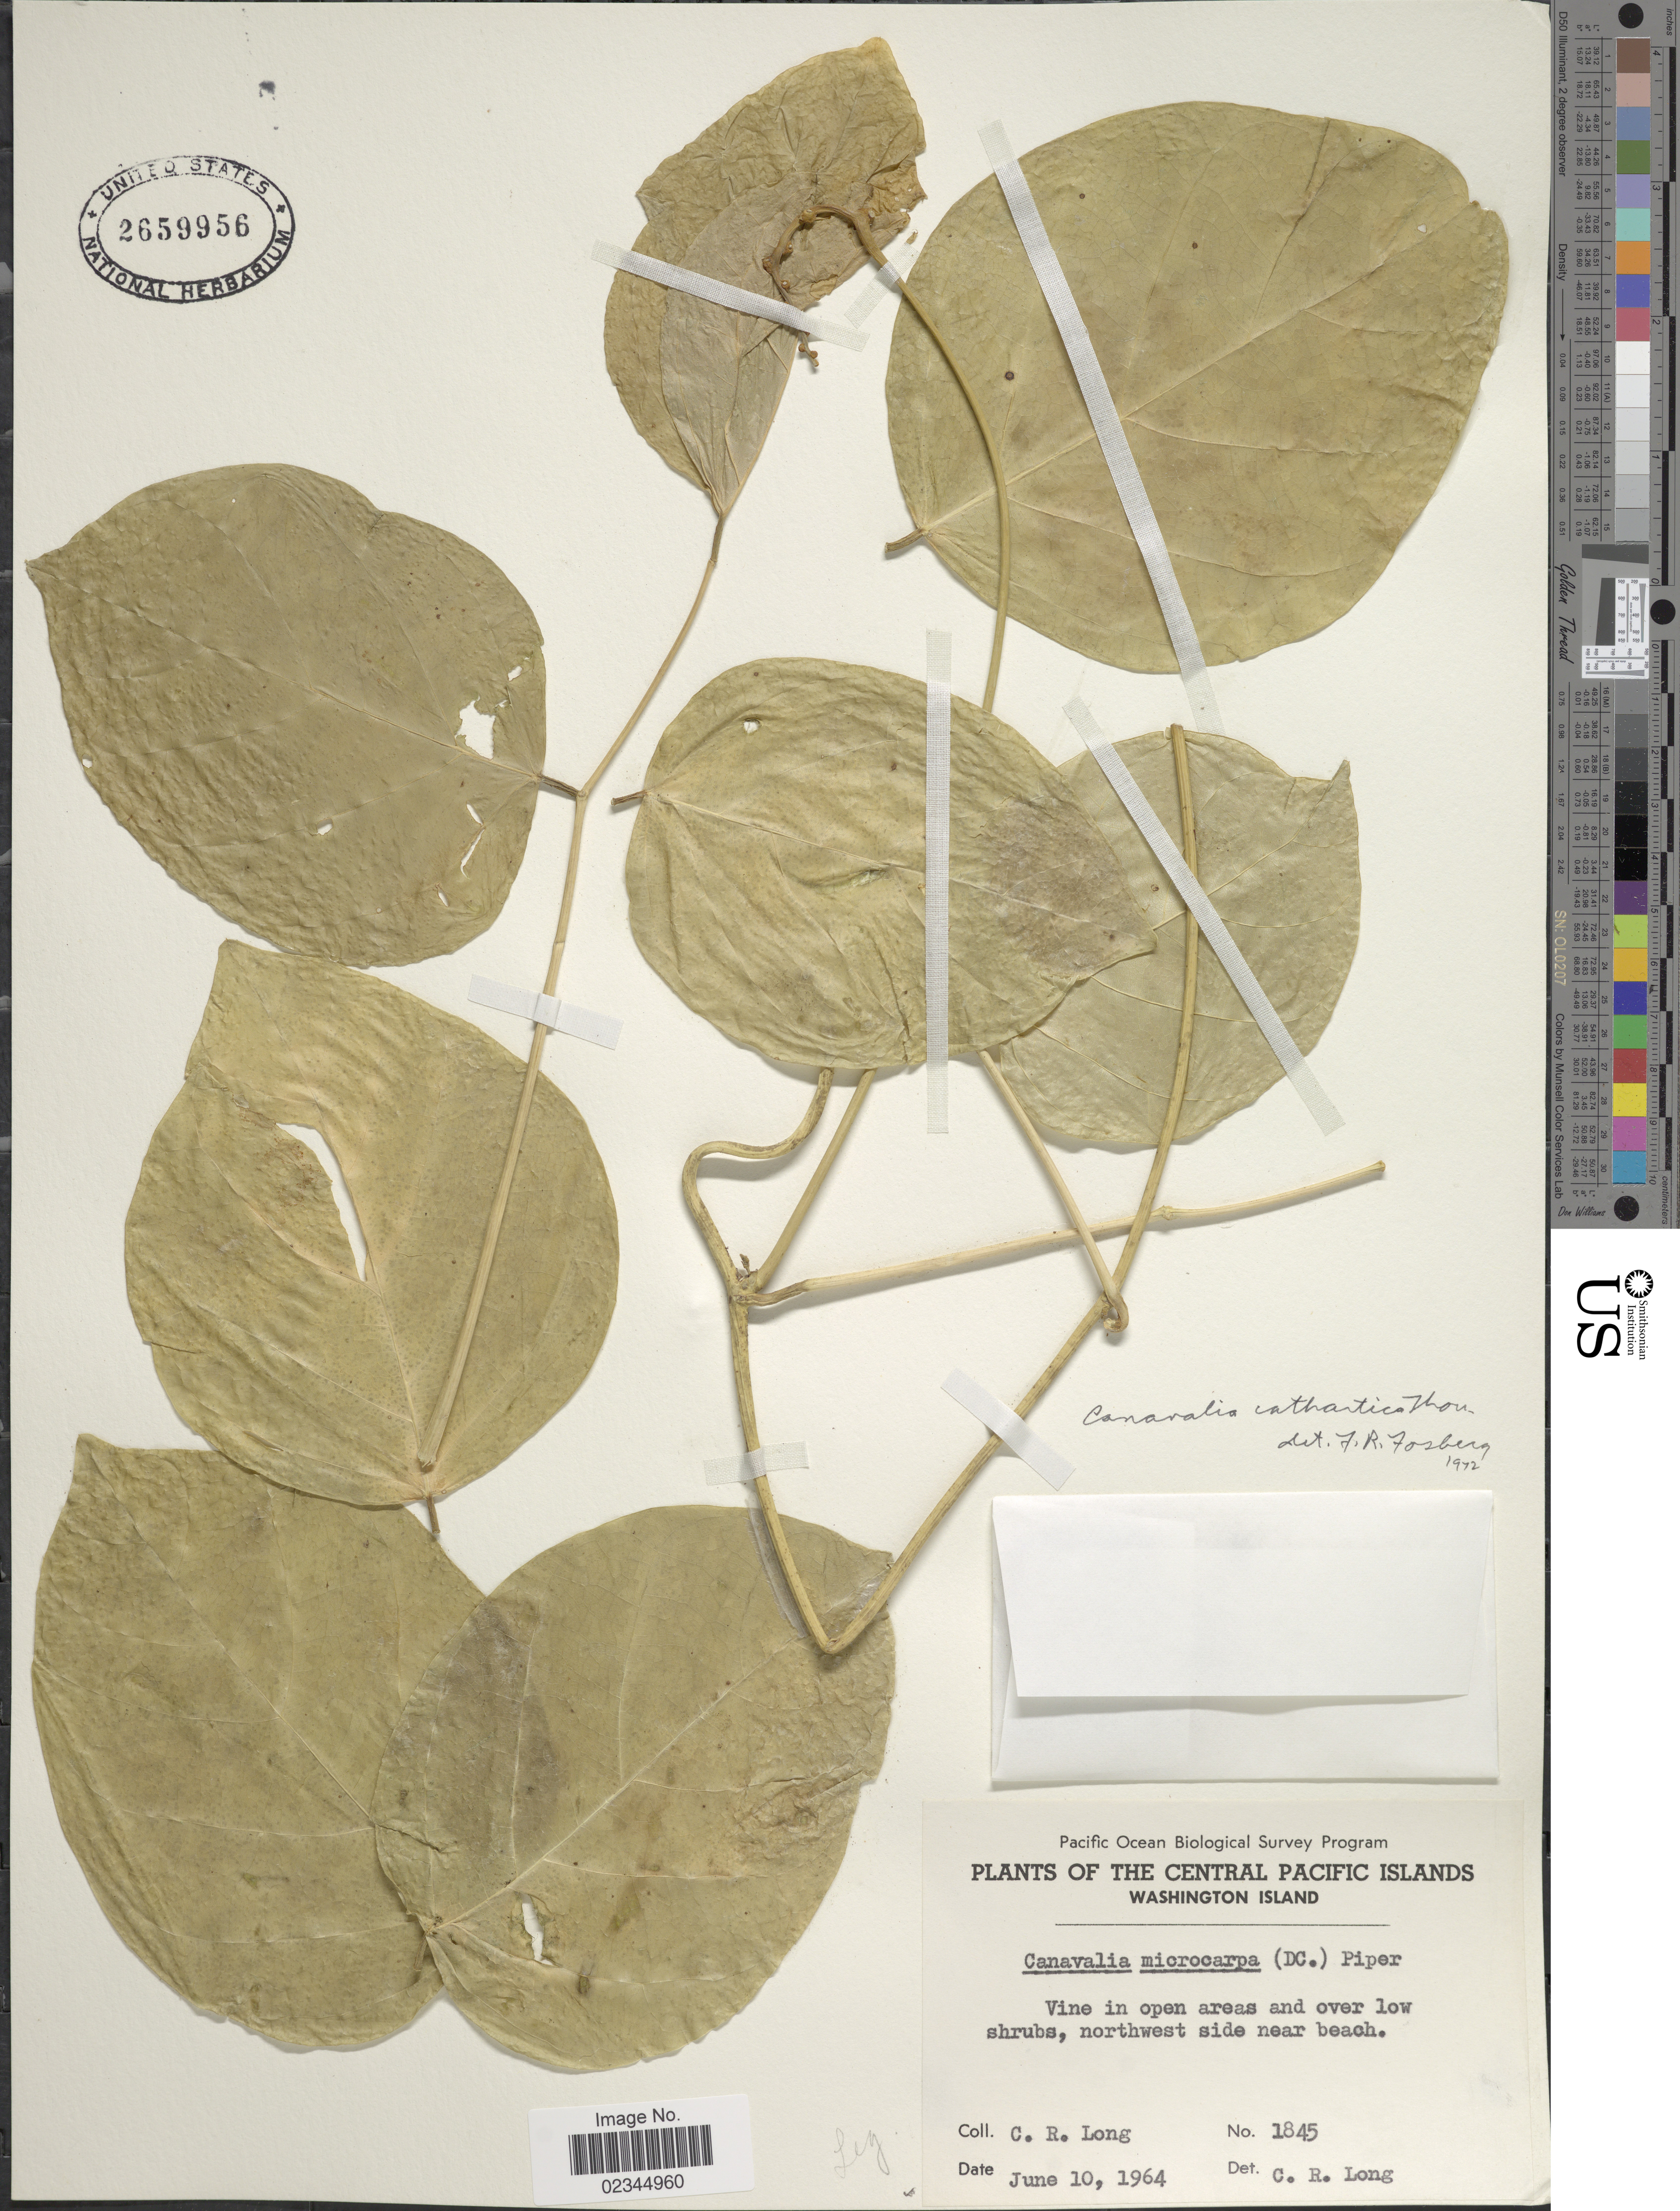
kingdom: Plantae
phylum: Tracheophyta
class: Magnoliopsida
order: Fabales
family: Fabaceae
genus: Canavalia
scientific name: Canavalia cathartica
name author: Thouars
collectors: C. R. Long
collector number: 1845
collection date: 1964-06-10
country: Kiribati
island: Teraina [Washington] I.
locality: The Central Pacific Islands, Washington Island, northwest side near beach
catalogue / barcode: US 2659956